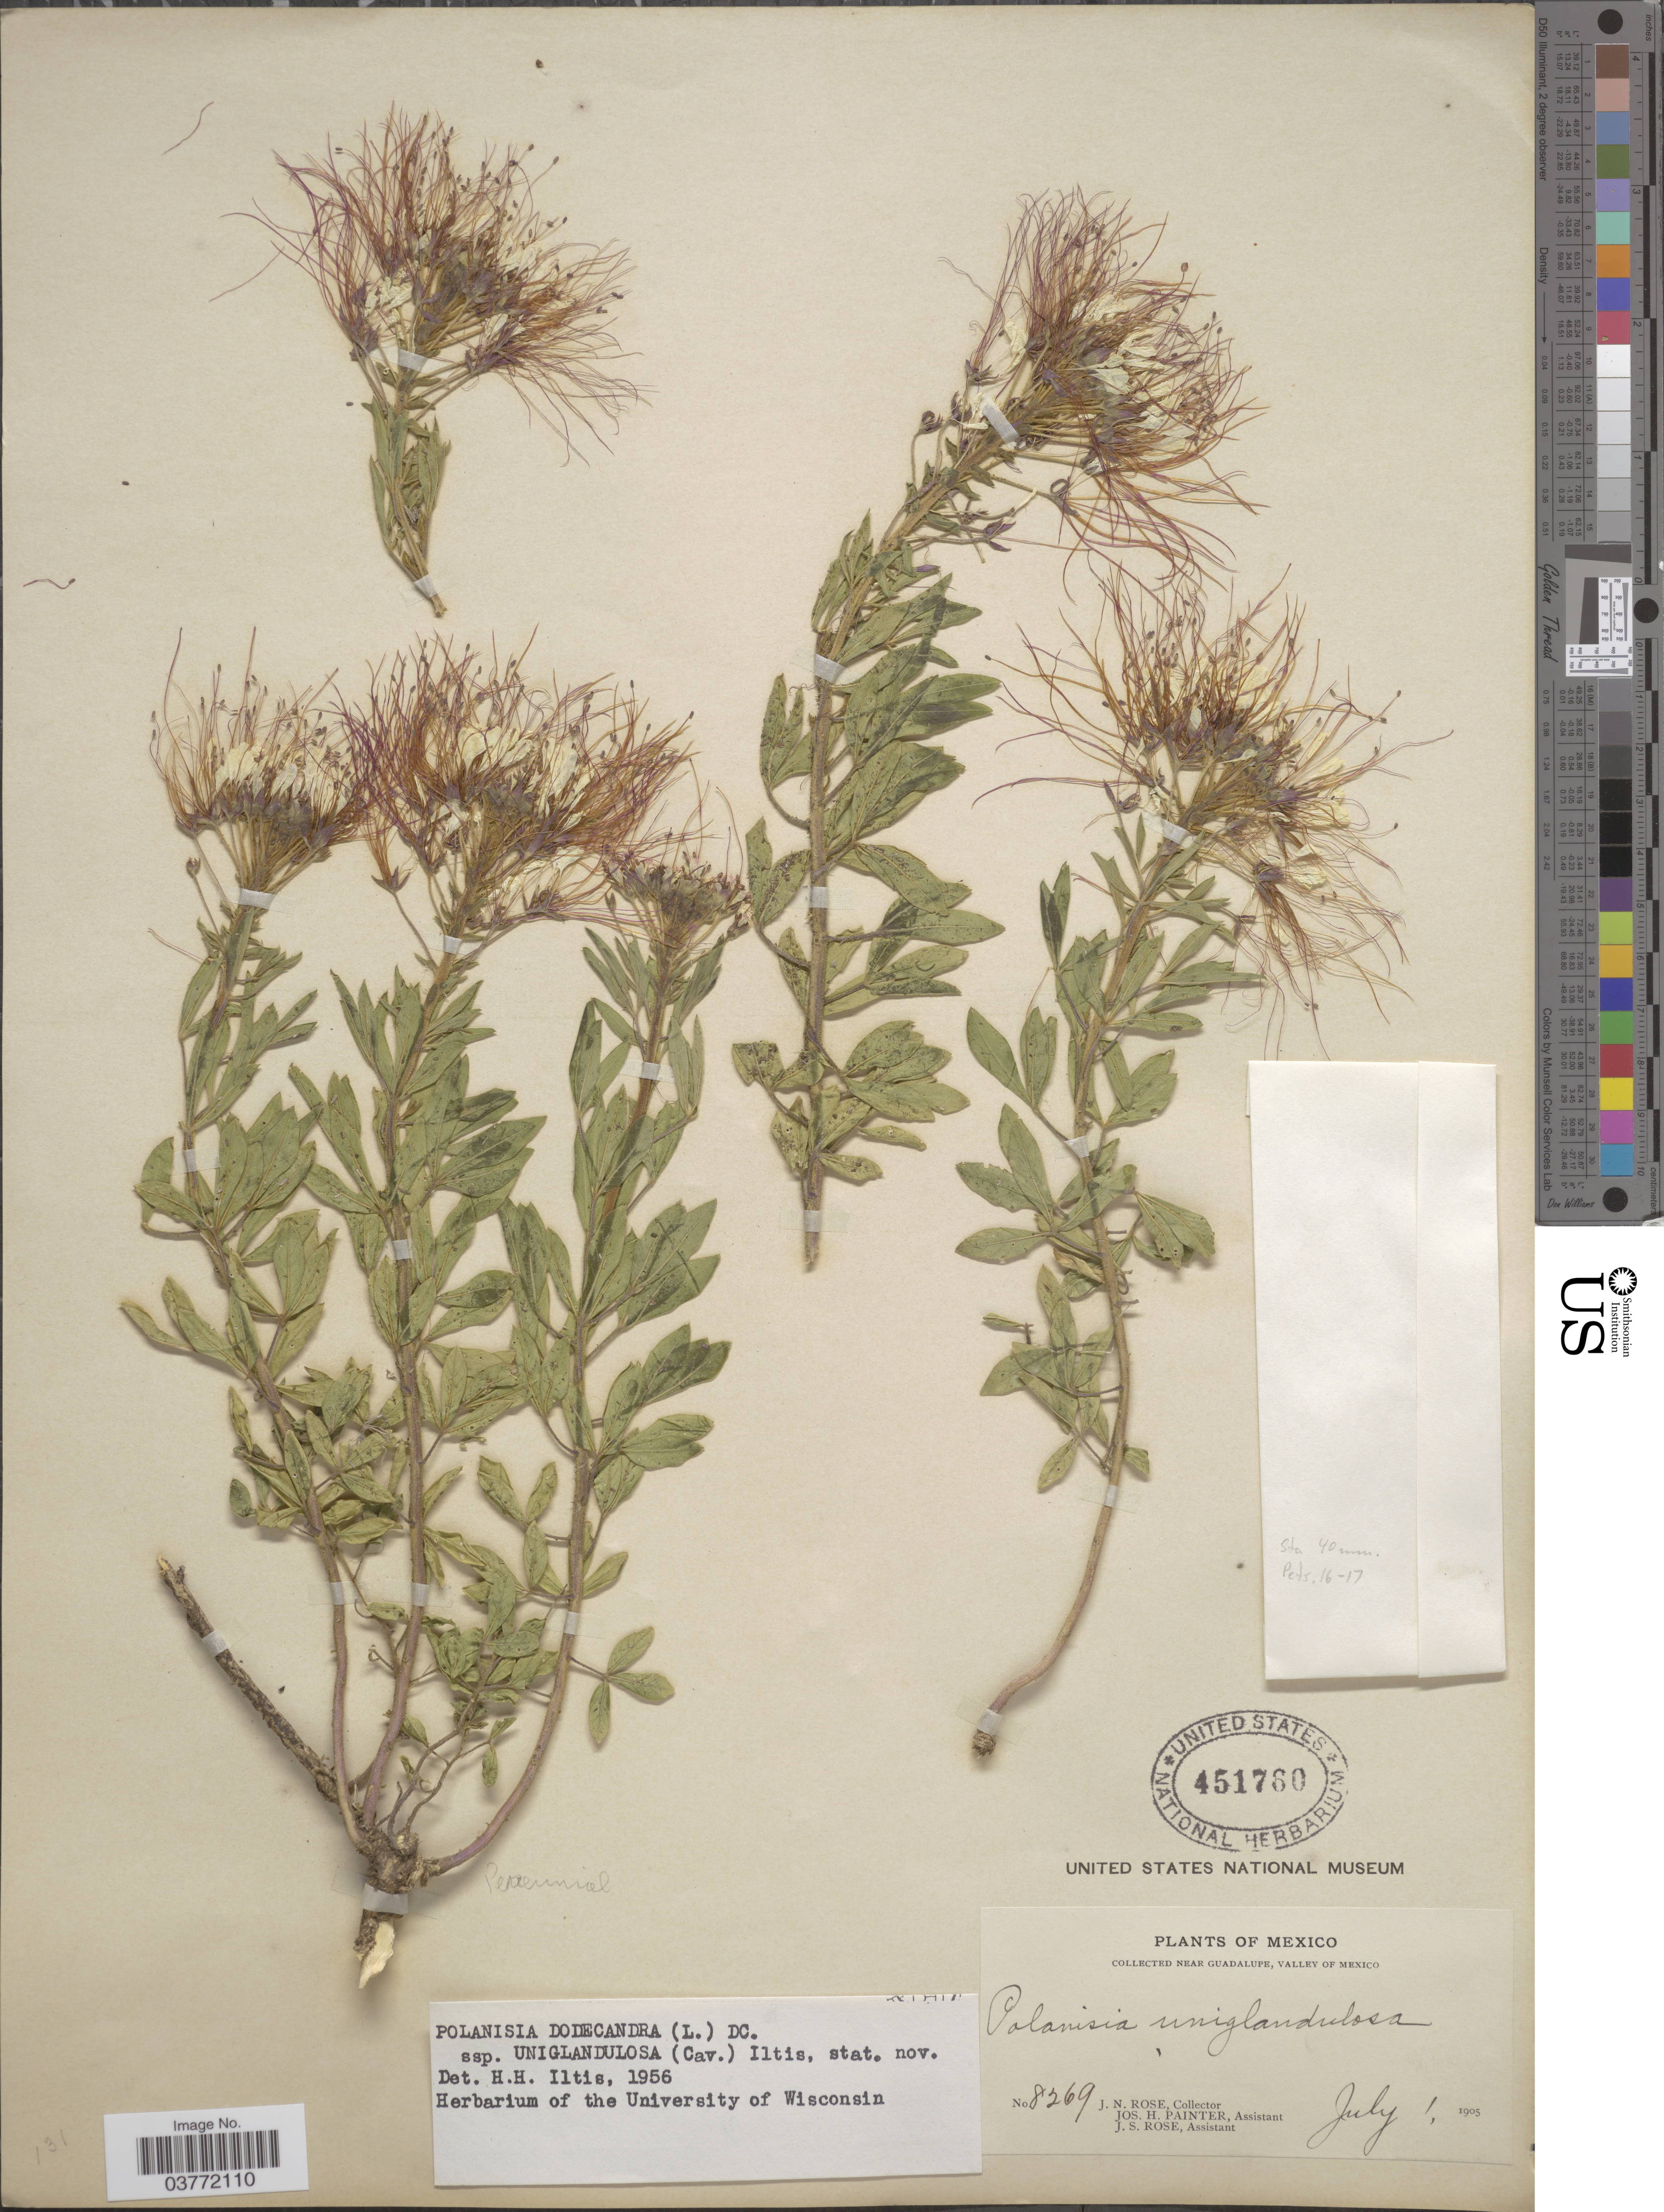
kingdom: Plantae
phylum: Tracheophyta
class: Magnoliopsida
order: Brassicales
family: Cleomaceae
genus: Polanisia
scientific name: Polanisia uniglandulosa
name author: (Cav.) DC.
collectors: J. N. Rose, J. H. Painter & J. S. Rose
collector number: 8269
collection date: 1905-07-01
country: Mexico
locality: Near Guadalupe, Valley of Mexico.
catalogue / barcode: US 451760